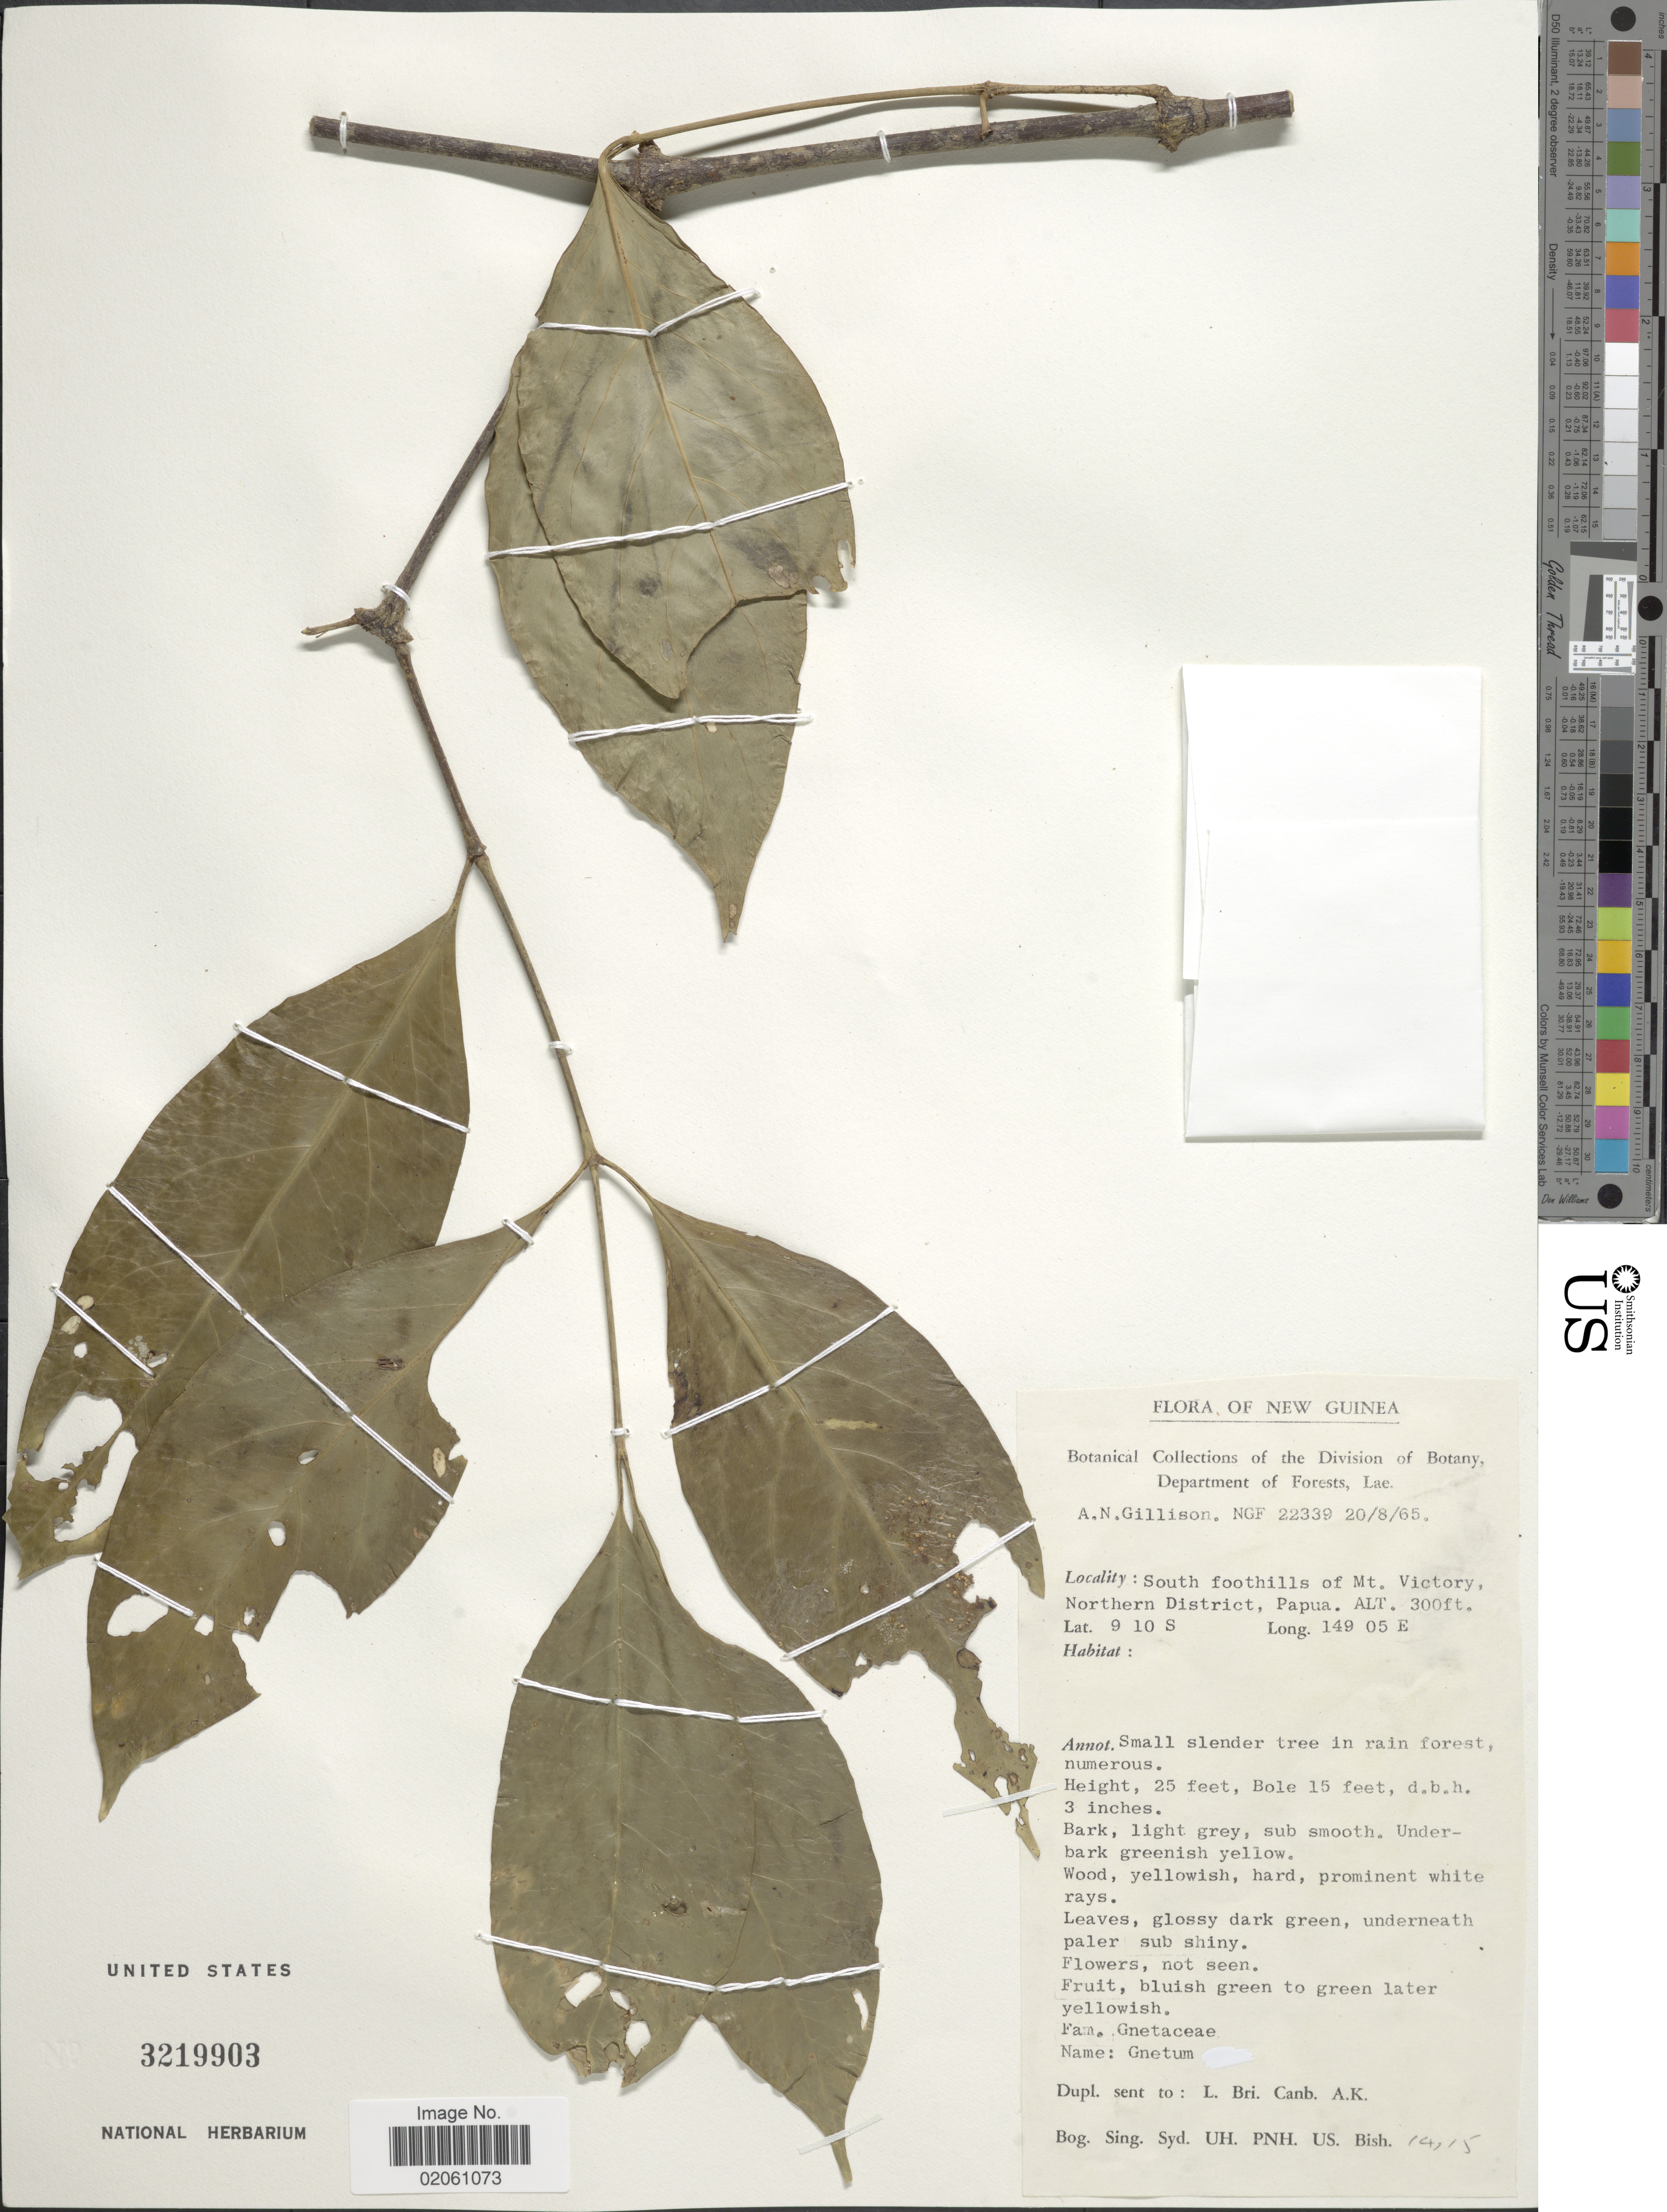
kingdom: Plantae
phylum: Tracheophyta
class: Gnetopsida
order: Gnetales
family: Gnetaceae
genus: Gnetum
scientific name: Gnetum sp.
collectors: A. Gillison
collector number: NGF 22339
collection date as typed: Transcribed d/m/y: 20/8/65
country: Papua New Guinea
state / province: Northern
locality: New Guinea, South foothills of Mt Victory, Northern District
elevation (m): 91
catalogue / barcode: US 3219903